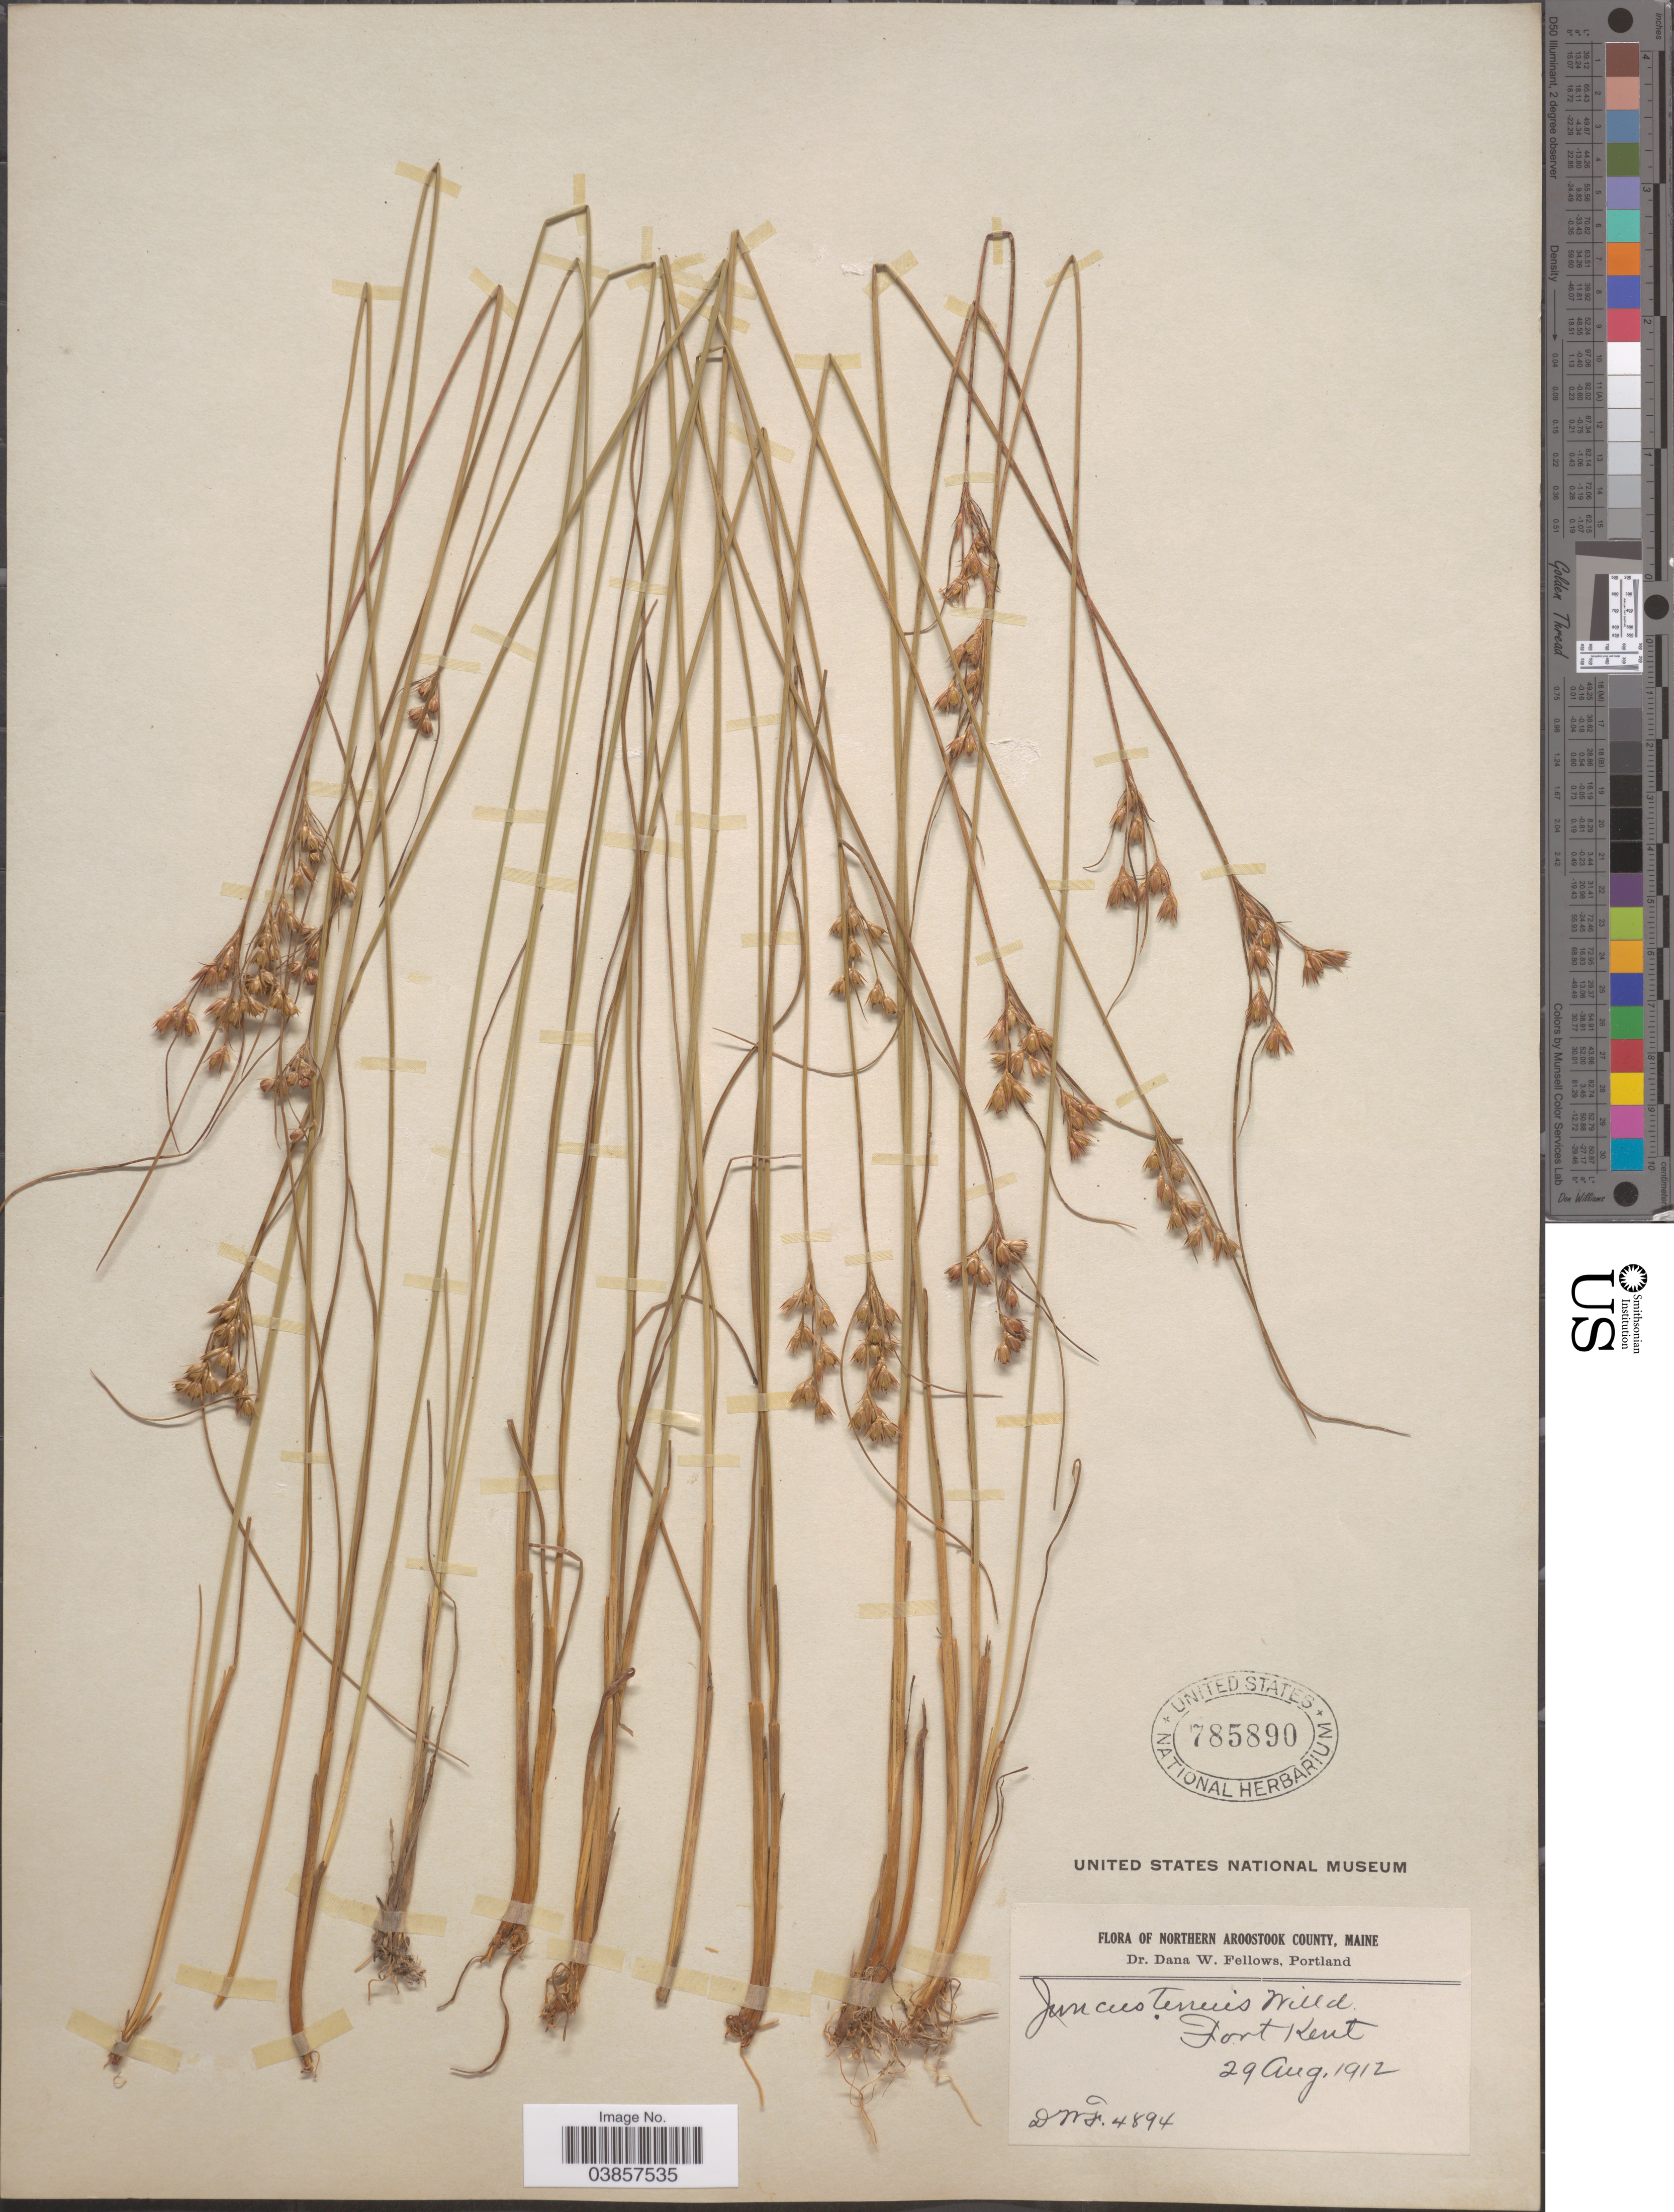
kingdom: Plantae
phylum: Tracheophyta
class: Liliopsida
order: Poales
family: Juncaceae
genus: Juncus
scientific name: Juncus tenuis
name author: Willd.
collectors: D. W. Fellows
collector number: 4894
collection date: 1912-08-29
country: United States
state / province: Maine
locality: Northern Aroostook County. Fort Kent.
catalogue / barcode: US 785890